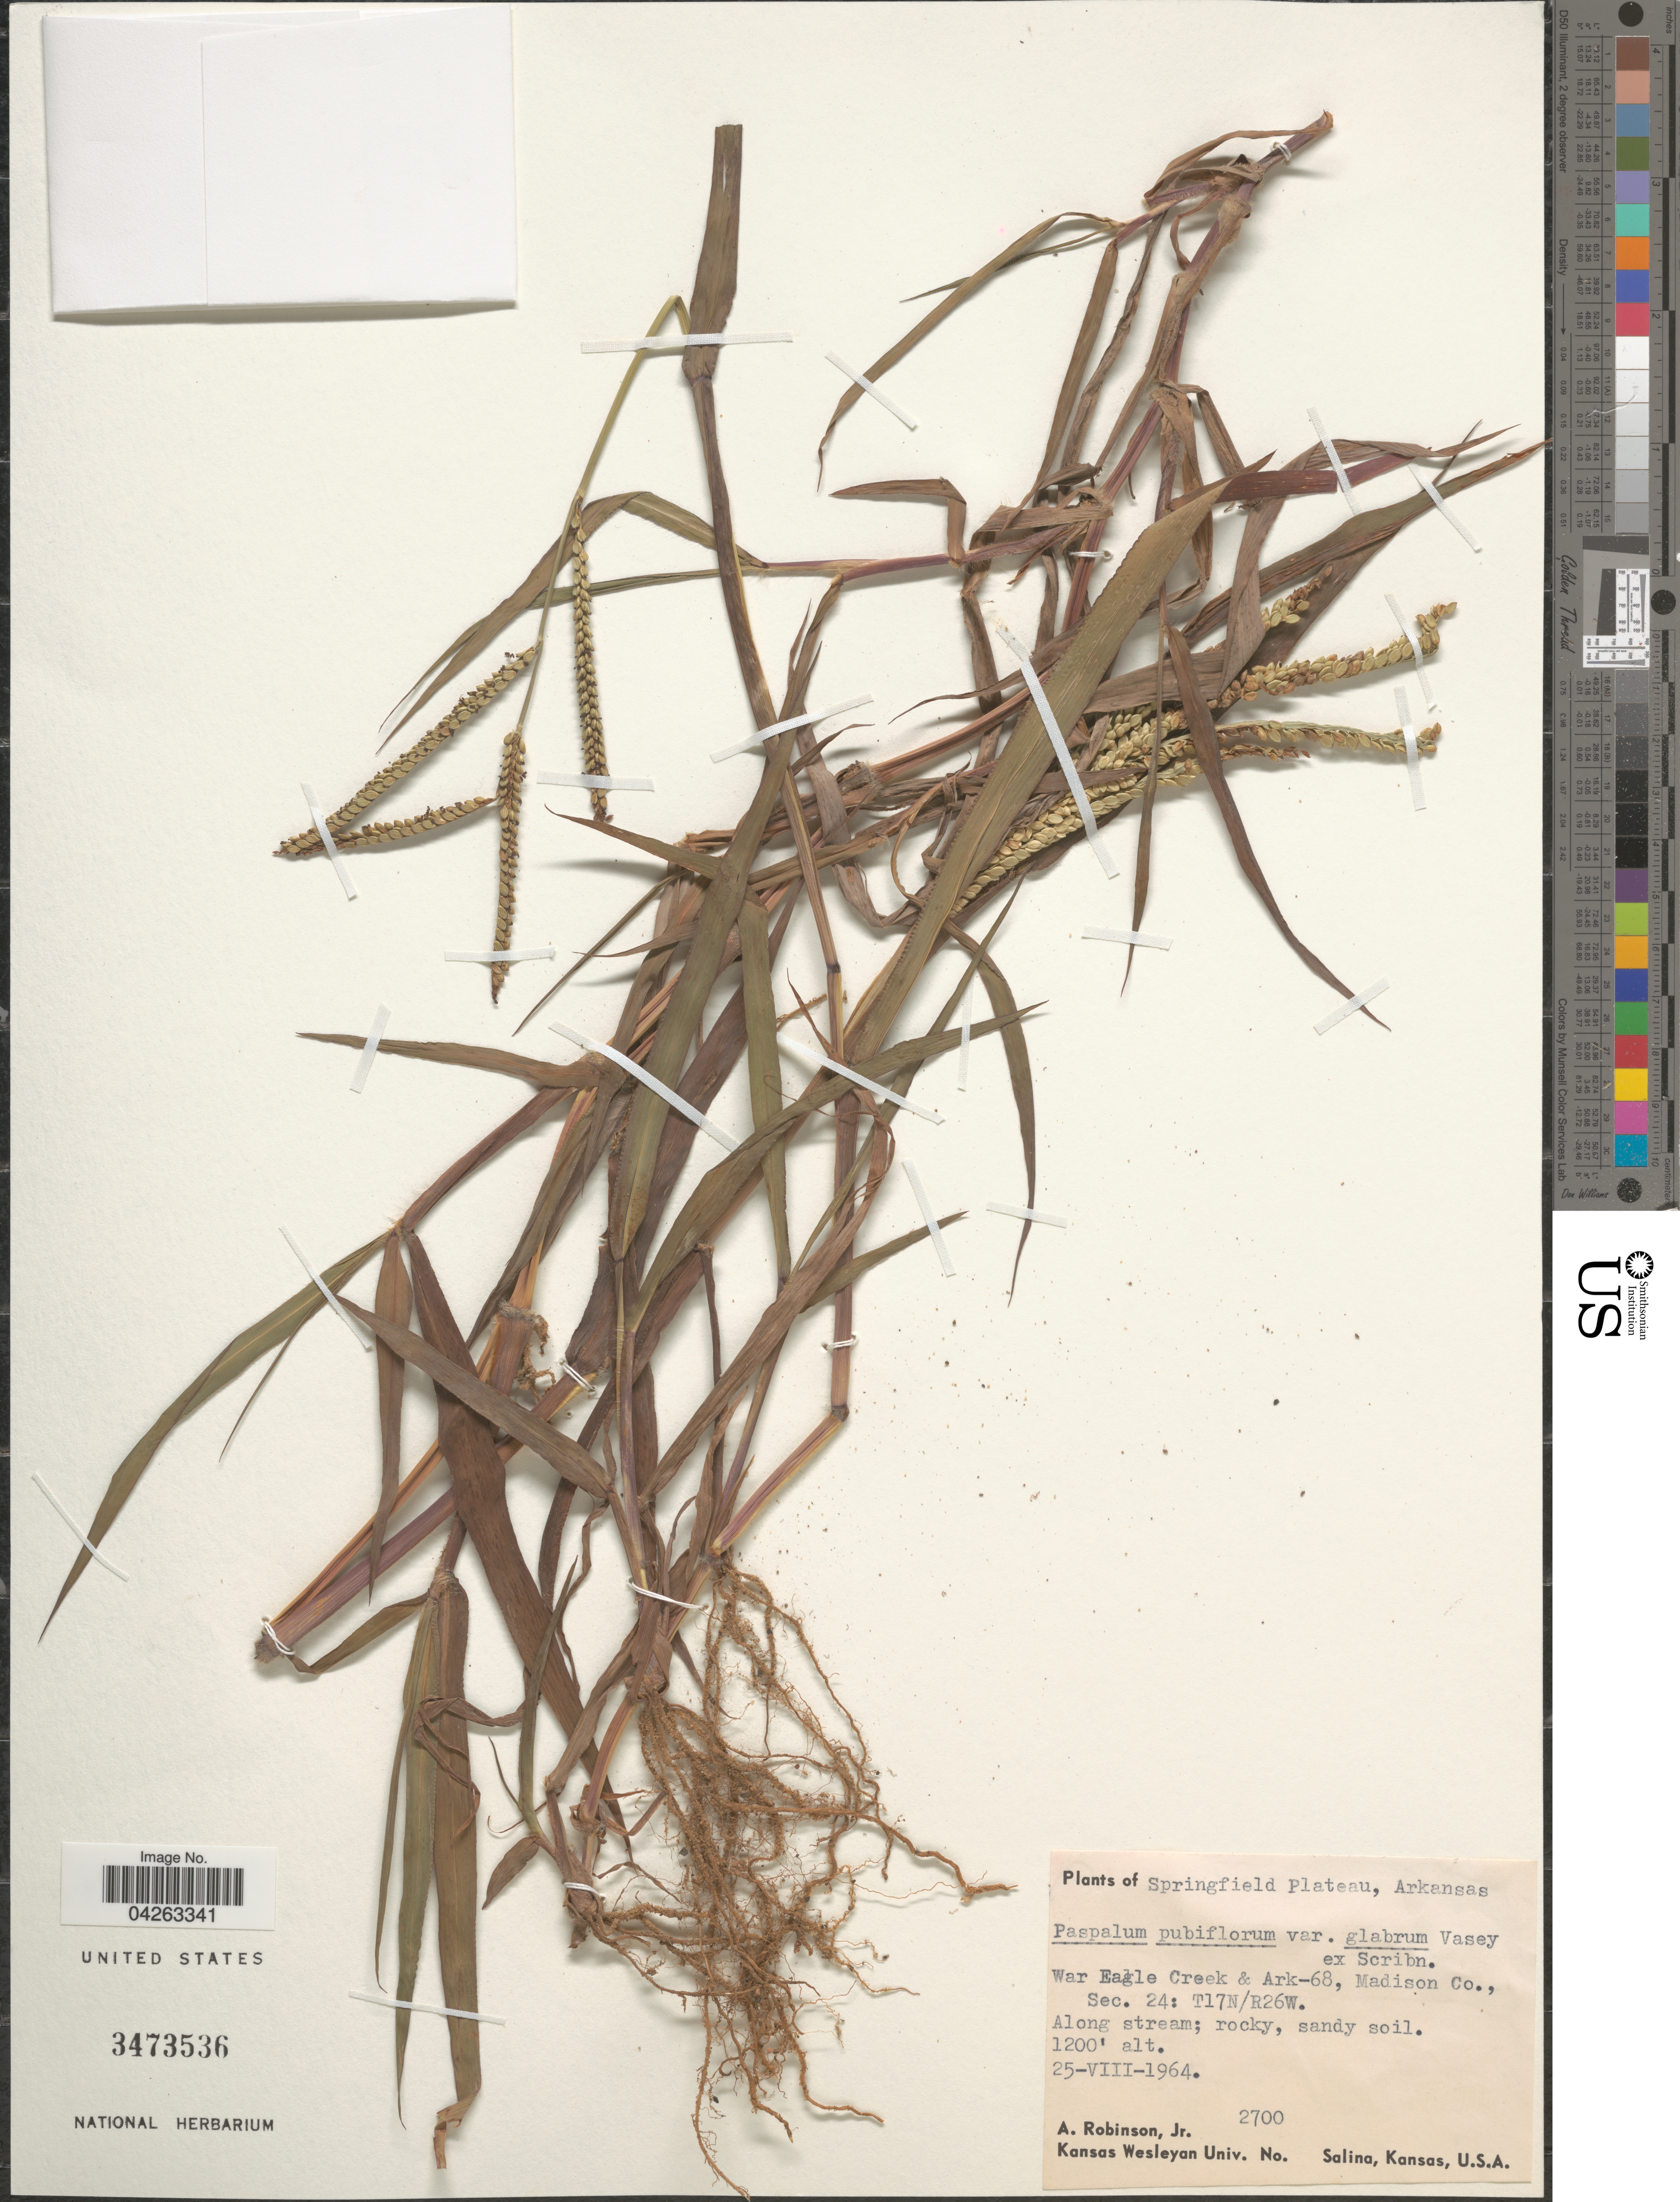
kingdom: Plantae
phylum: Tracheophyta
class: Liliopsida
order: Poales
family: Poaceae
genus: Paspalum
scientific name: Paspalum pubiflorum var. glabrum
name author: Vasey ex Scribn.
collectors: A. Robinson Jr.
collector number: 2700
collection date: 1964-08-25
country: United States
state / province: Arkansas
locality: Springfield Plateau. War Eagle Creek & Ark-68, Madison Co., Sec. 24: T17N/R26W.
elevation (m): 366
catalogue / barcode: US 3473536